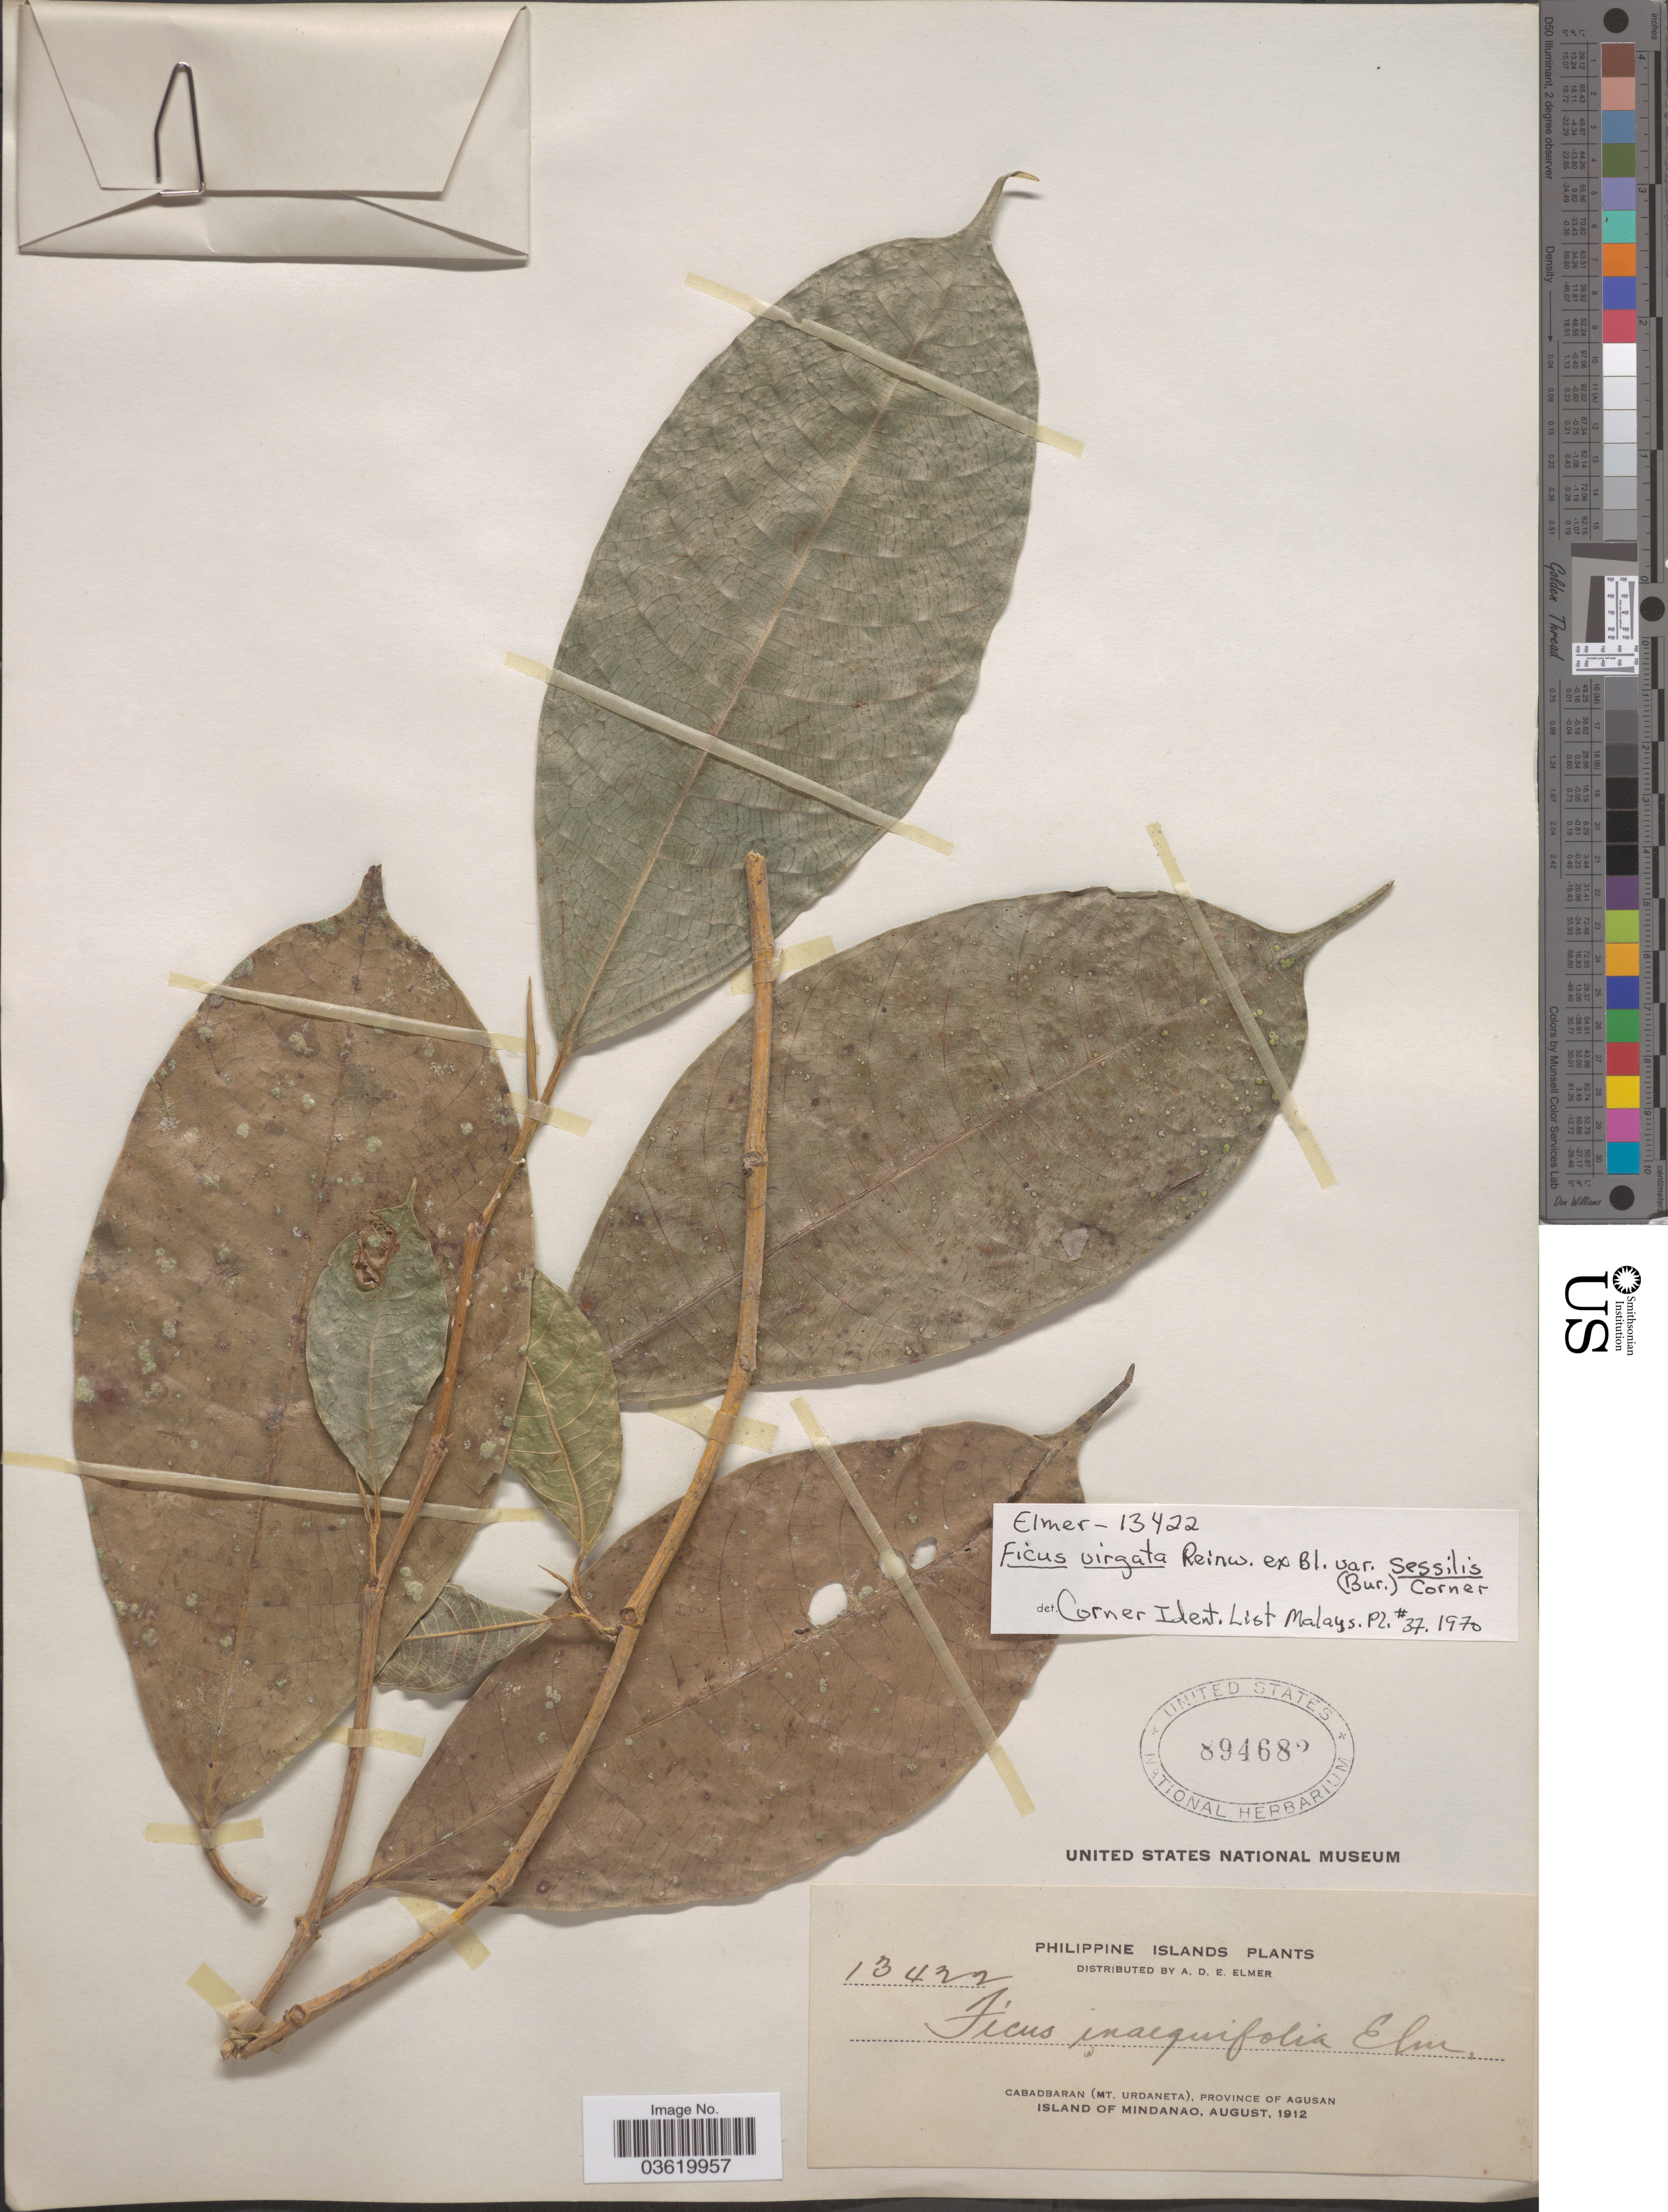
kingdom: Plantae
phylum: Tracheophyta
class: Magnoliopsida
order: Rosales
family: Moraceae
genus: Ficus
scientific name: Ficus virgata var. sessilis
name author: Rienw. ex Blume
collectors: A. D. E. Elmer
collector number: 13432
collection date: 1912-08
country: Philippines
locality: Philippine Islands. Cabadbaran (Mt. Urdaneta), Province of Agusan. Island of Mindanao.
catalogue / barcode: US 894682